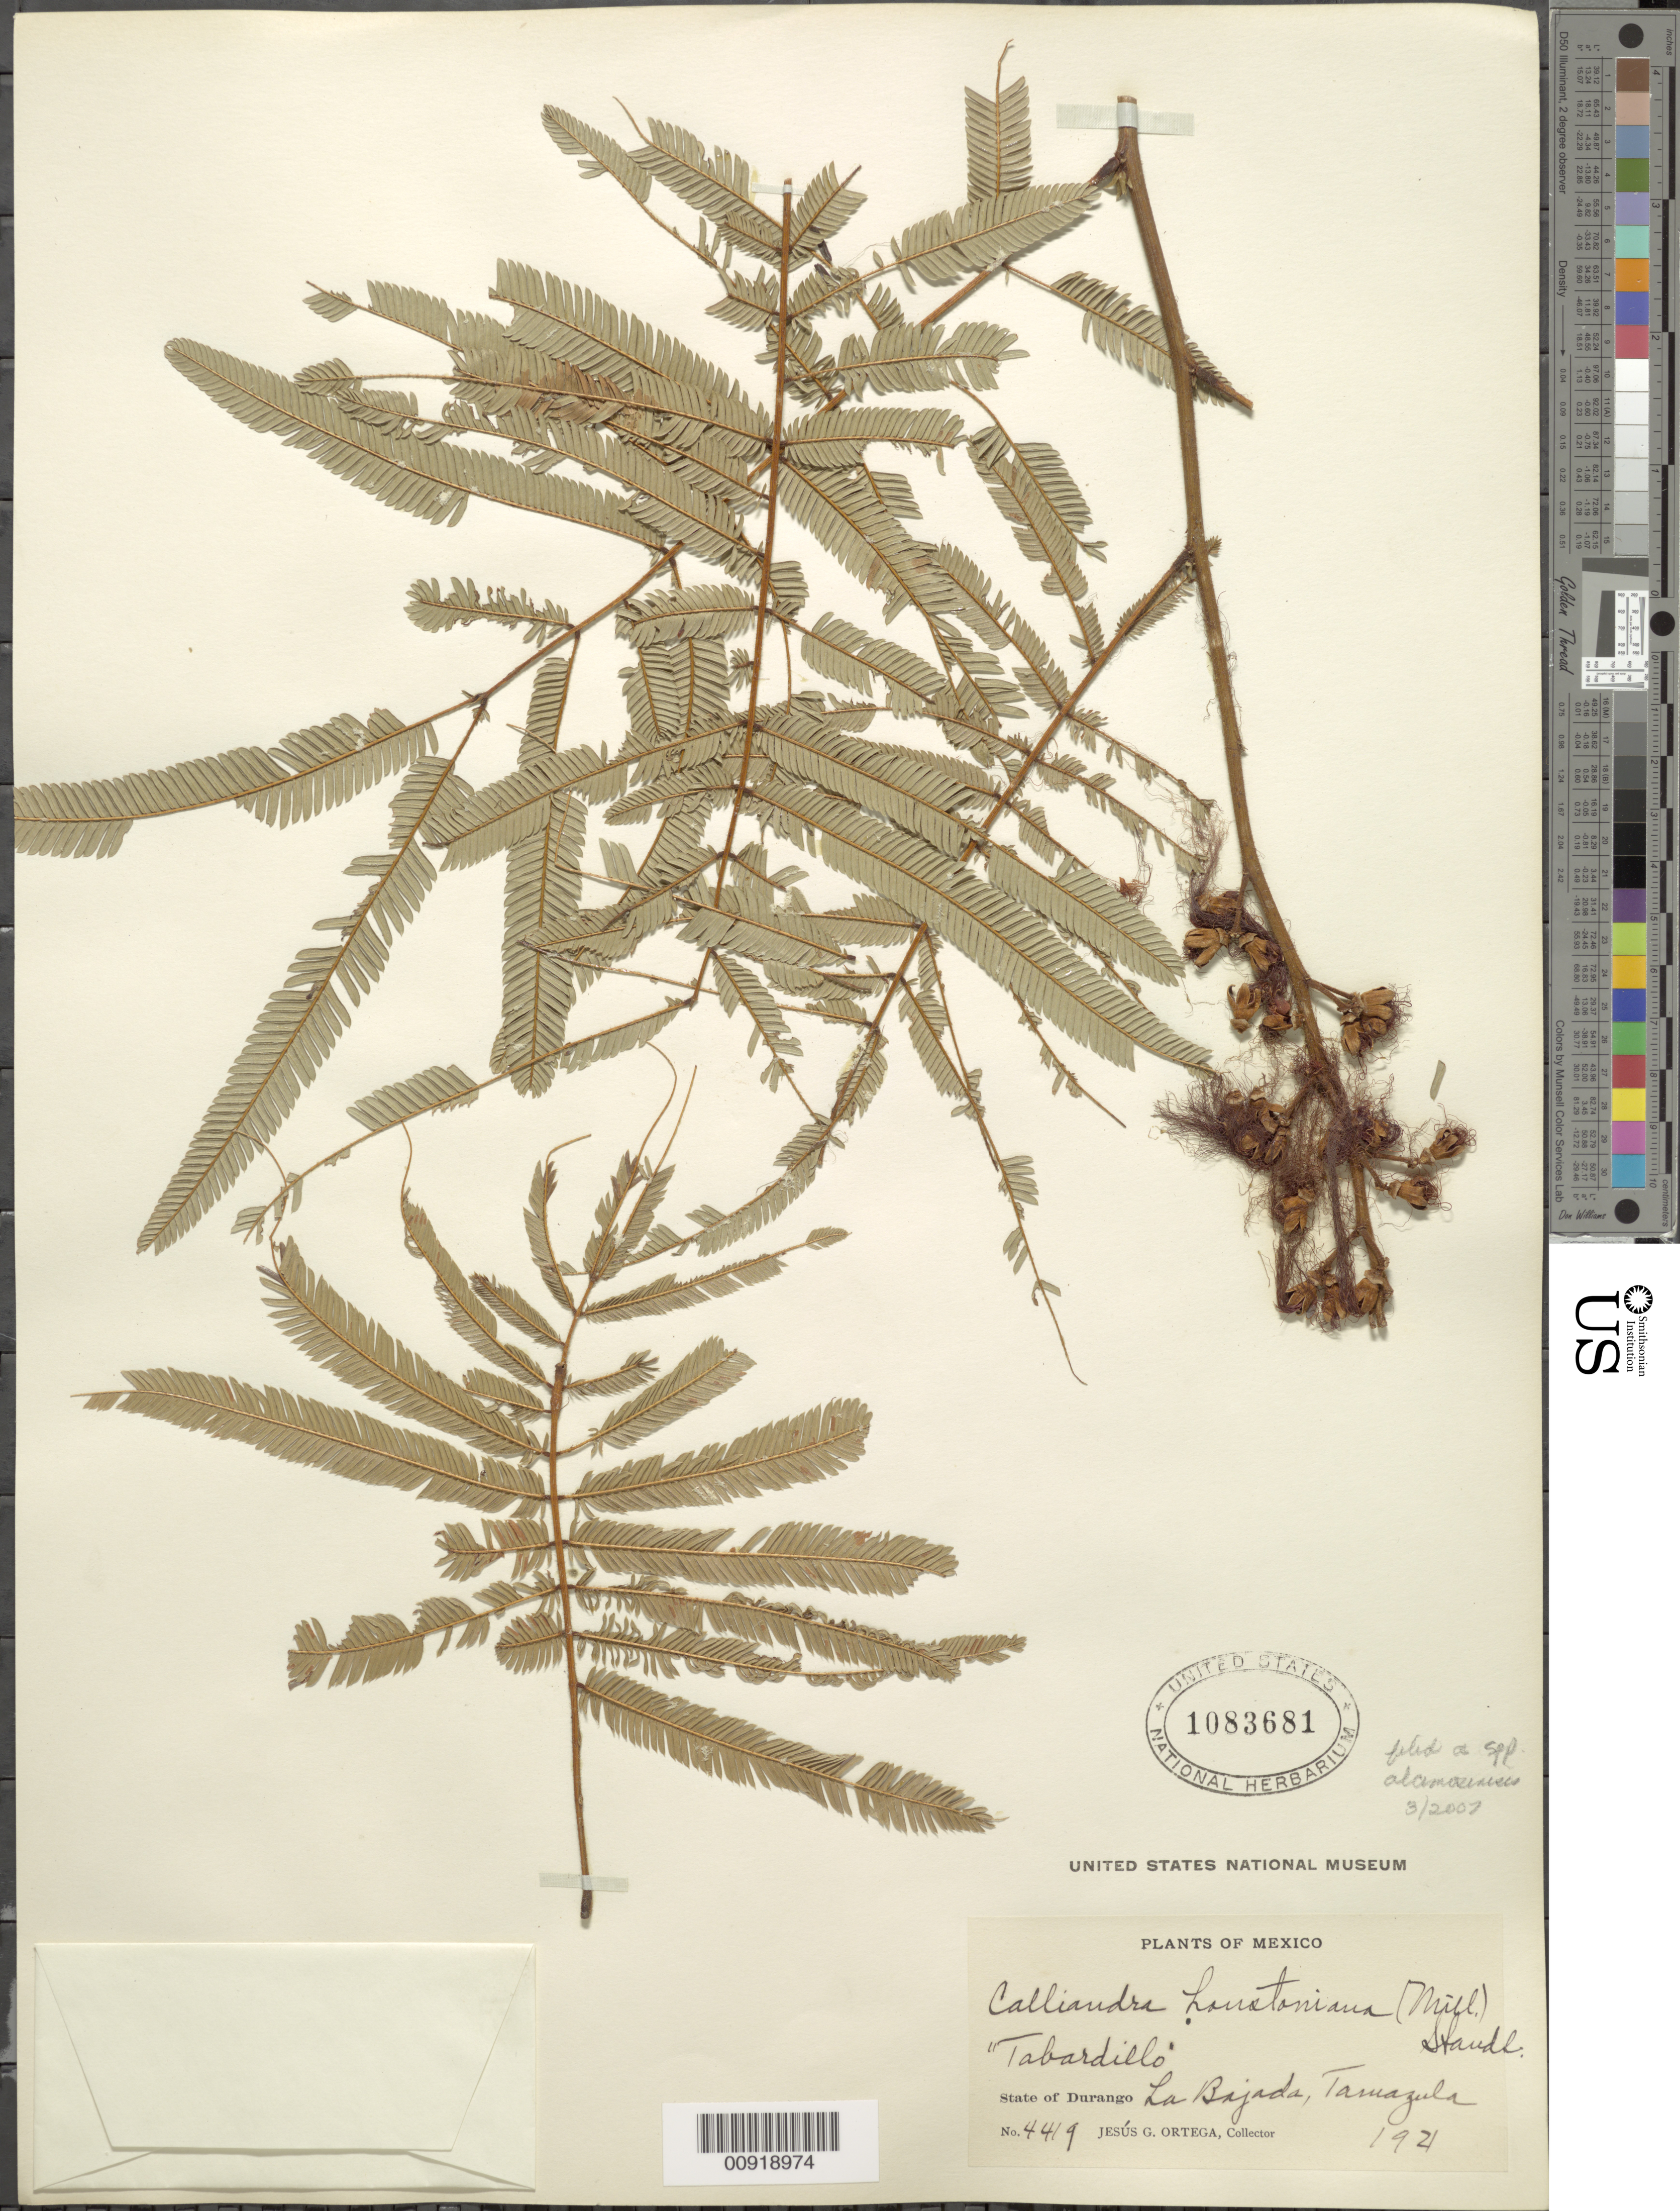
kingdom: Plantae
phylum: Tracheophyta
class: Magnoliopsida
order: Fabales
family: Fabaceae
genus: Calliandra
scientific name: Calliandra houstoniana subsp. alamosensis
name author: (Mill.) Standl.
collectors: J. Ortega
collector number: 4419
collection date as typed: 1921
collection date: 1921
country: Mexico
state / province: Durango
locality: State of Durango: La Bajada, Tamazula.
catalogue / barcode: US 1083681